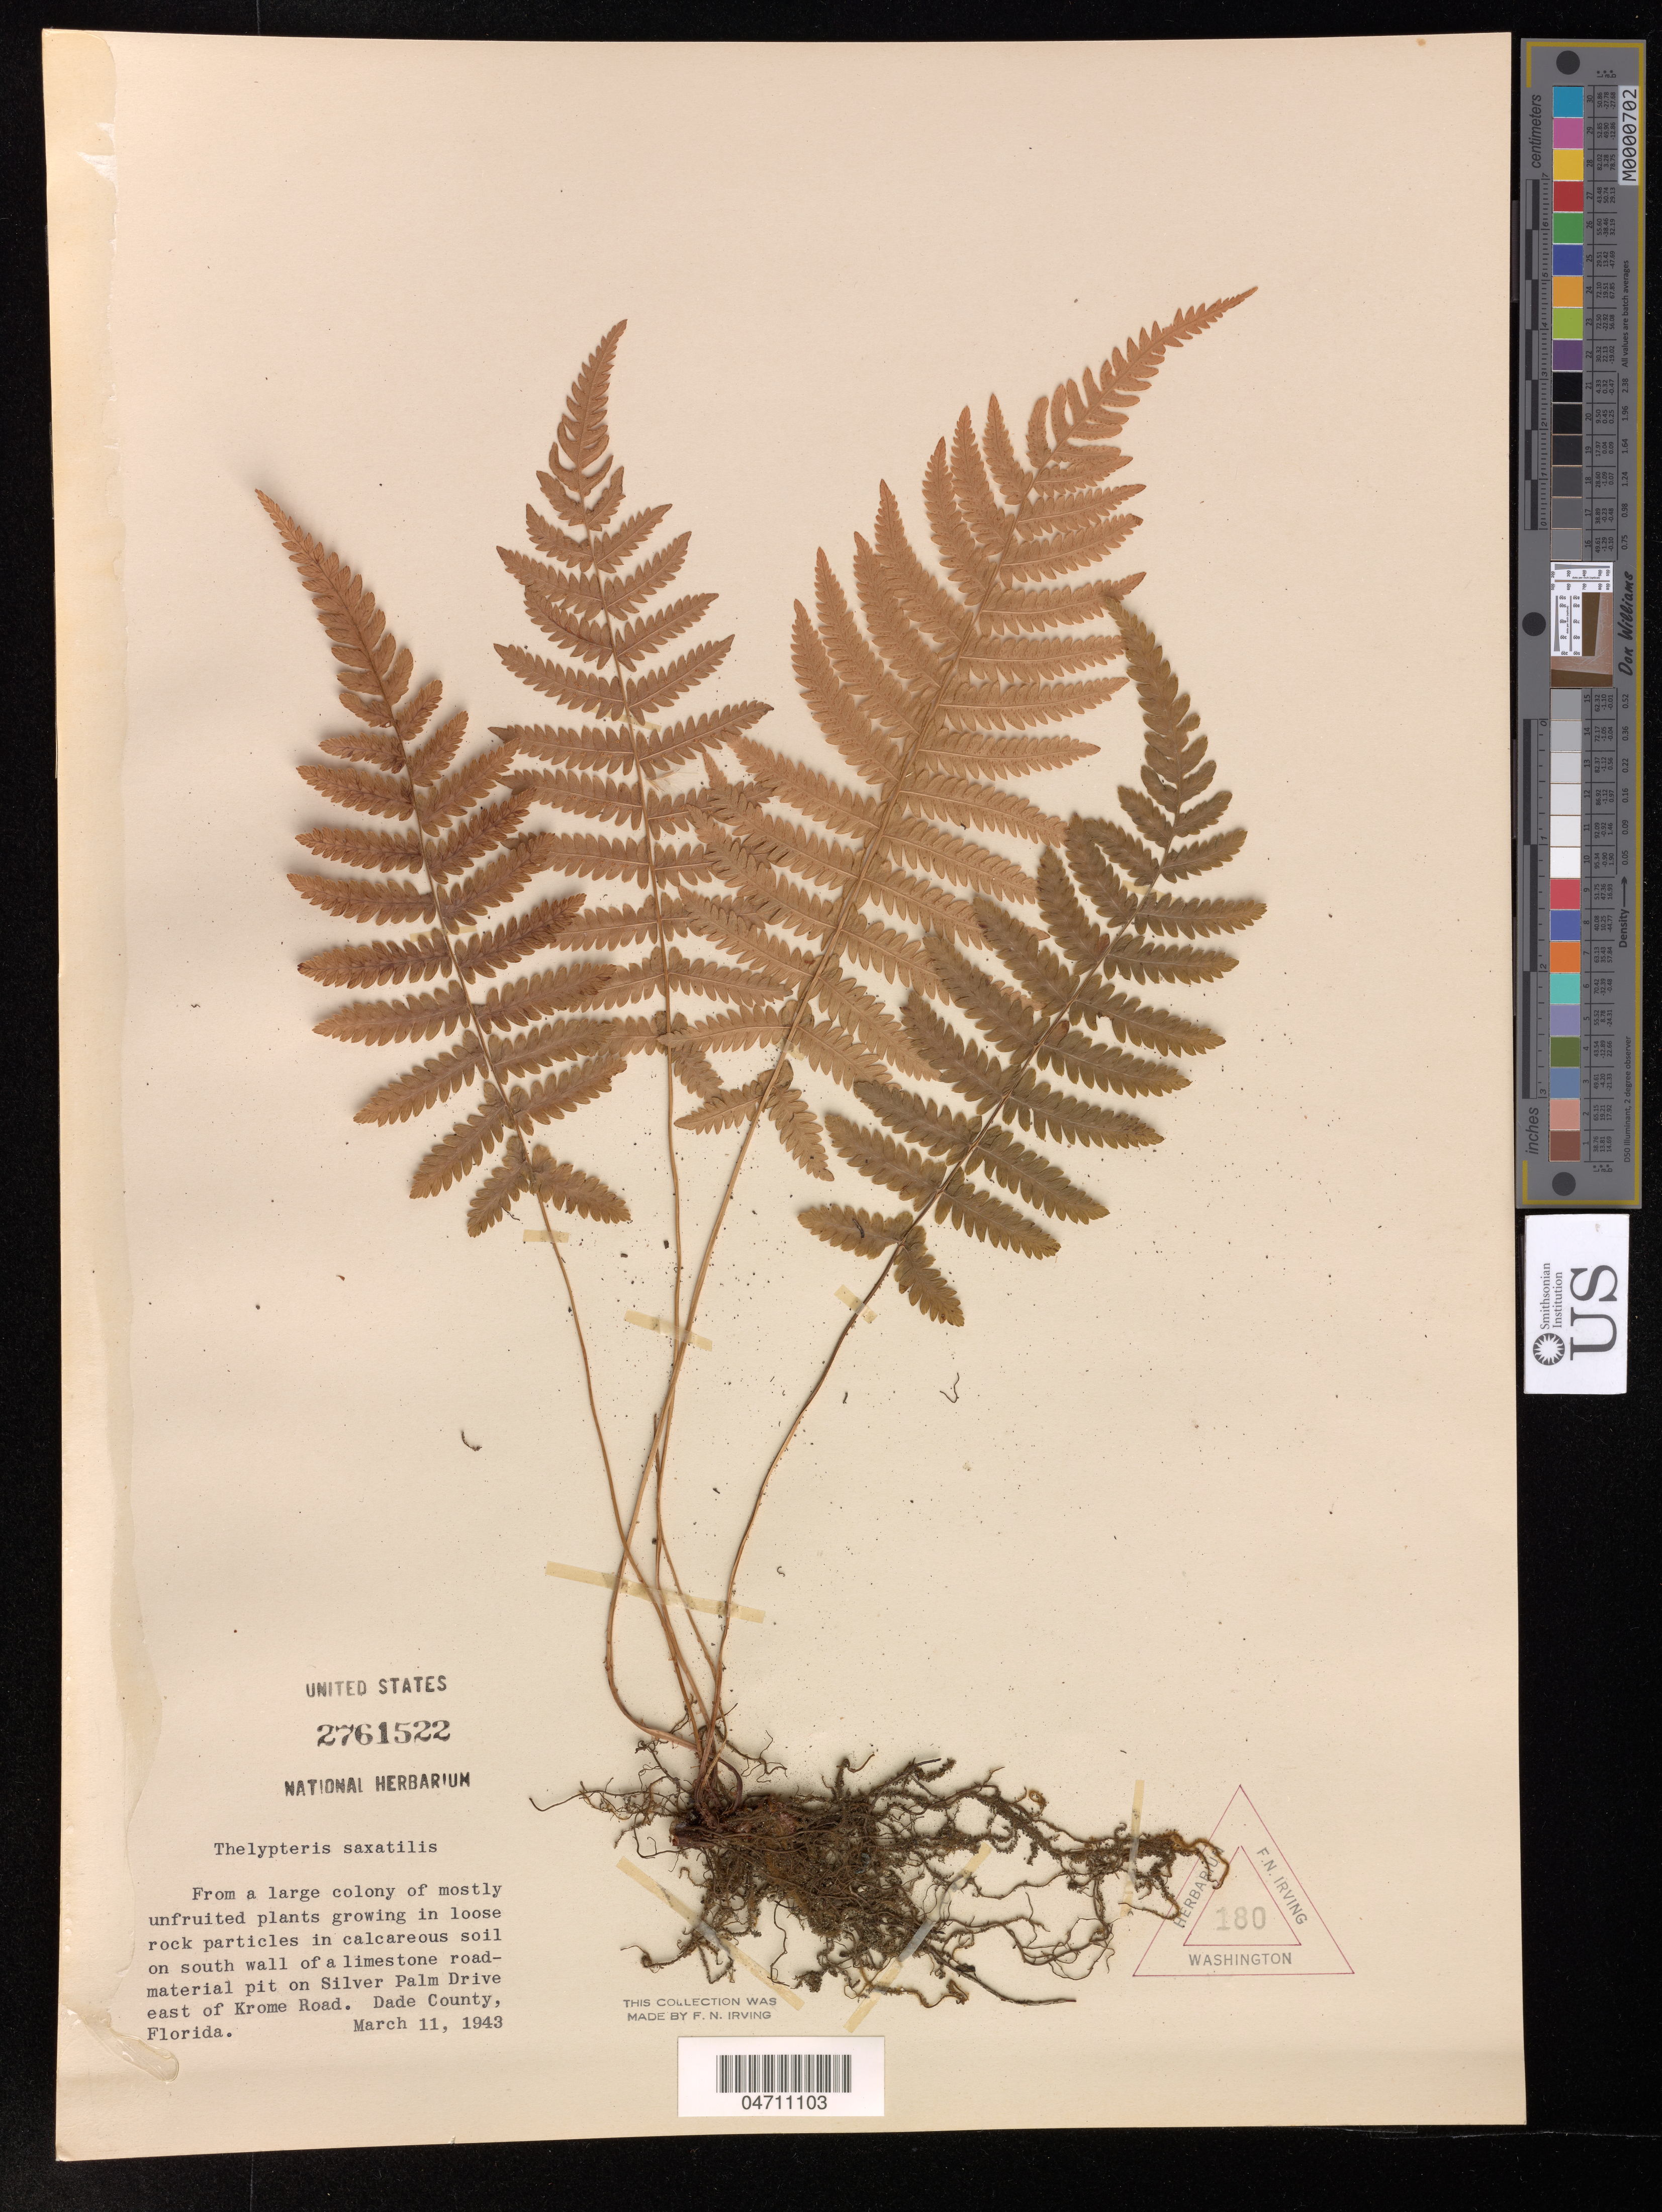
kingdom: Plantae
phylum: Tracheophyta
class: Polypodiopsida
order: Polypodiales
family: Thelypteridaceae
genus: Thelypteris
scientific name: Thelypteris saxatilis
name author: (R.P. St. John) M. Broun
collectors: F. Irving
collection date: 1943-03-11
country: United States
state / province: Florida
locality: From a large colony of mostly unfruited plants growing in loose rock particles in calcareous soil on south wall of a limestone road-material pit on Silver Palm Drive east of Krome Road, Dade County.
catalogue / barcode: US 2761522